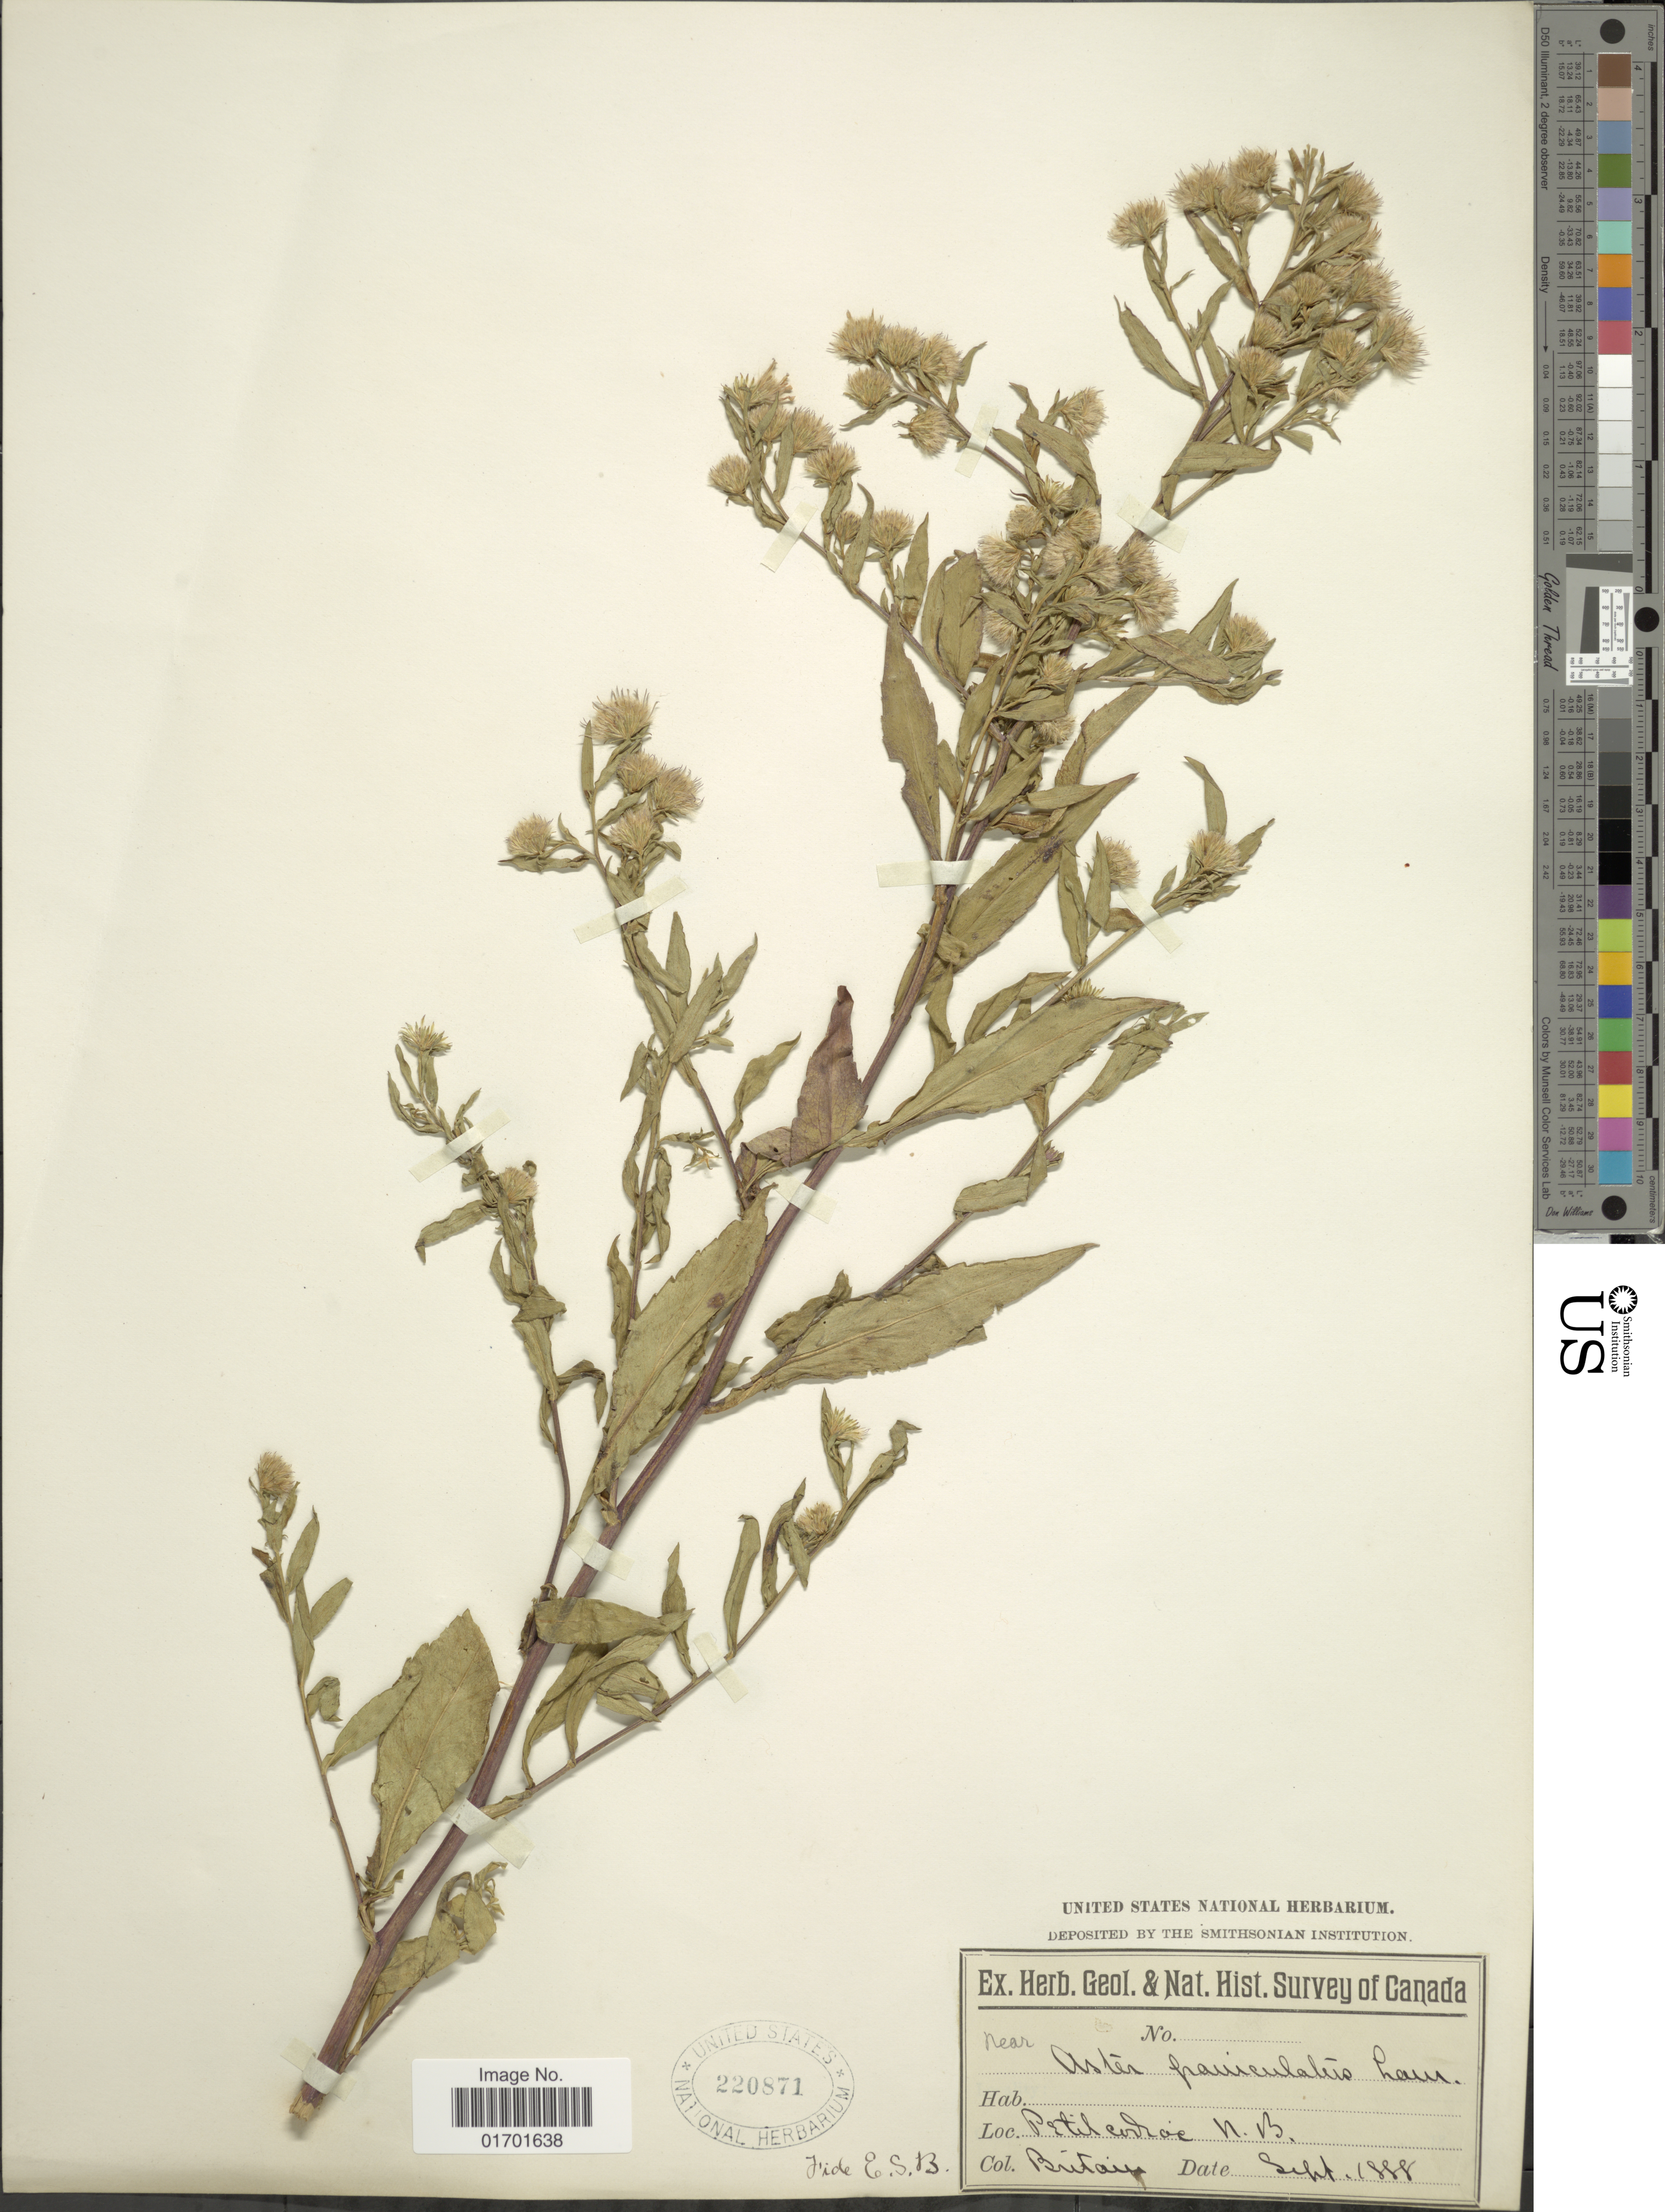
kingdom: Plantae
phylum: Tracheophyta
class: Magnoliopsida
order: Asterales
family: Asteraceae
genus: Symphyotrichum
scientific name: Symphyotrichum lanceolatum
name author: (Willd.) G.L. Nesom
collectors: Brittaiu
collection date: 1888-09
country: Canada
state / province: New Brunswick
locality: Petitcodiac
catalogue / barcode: US 220871